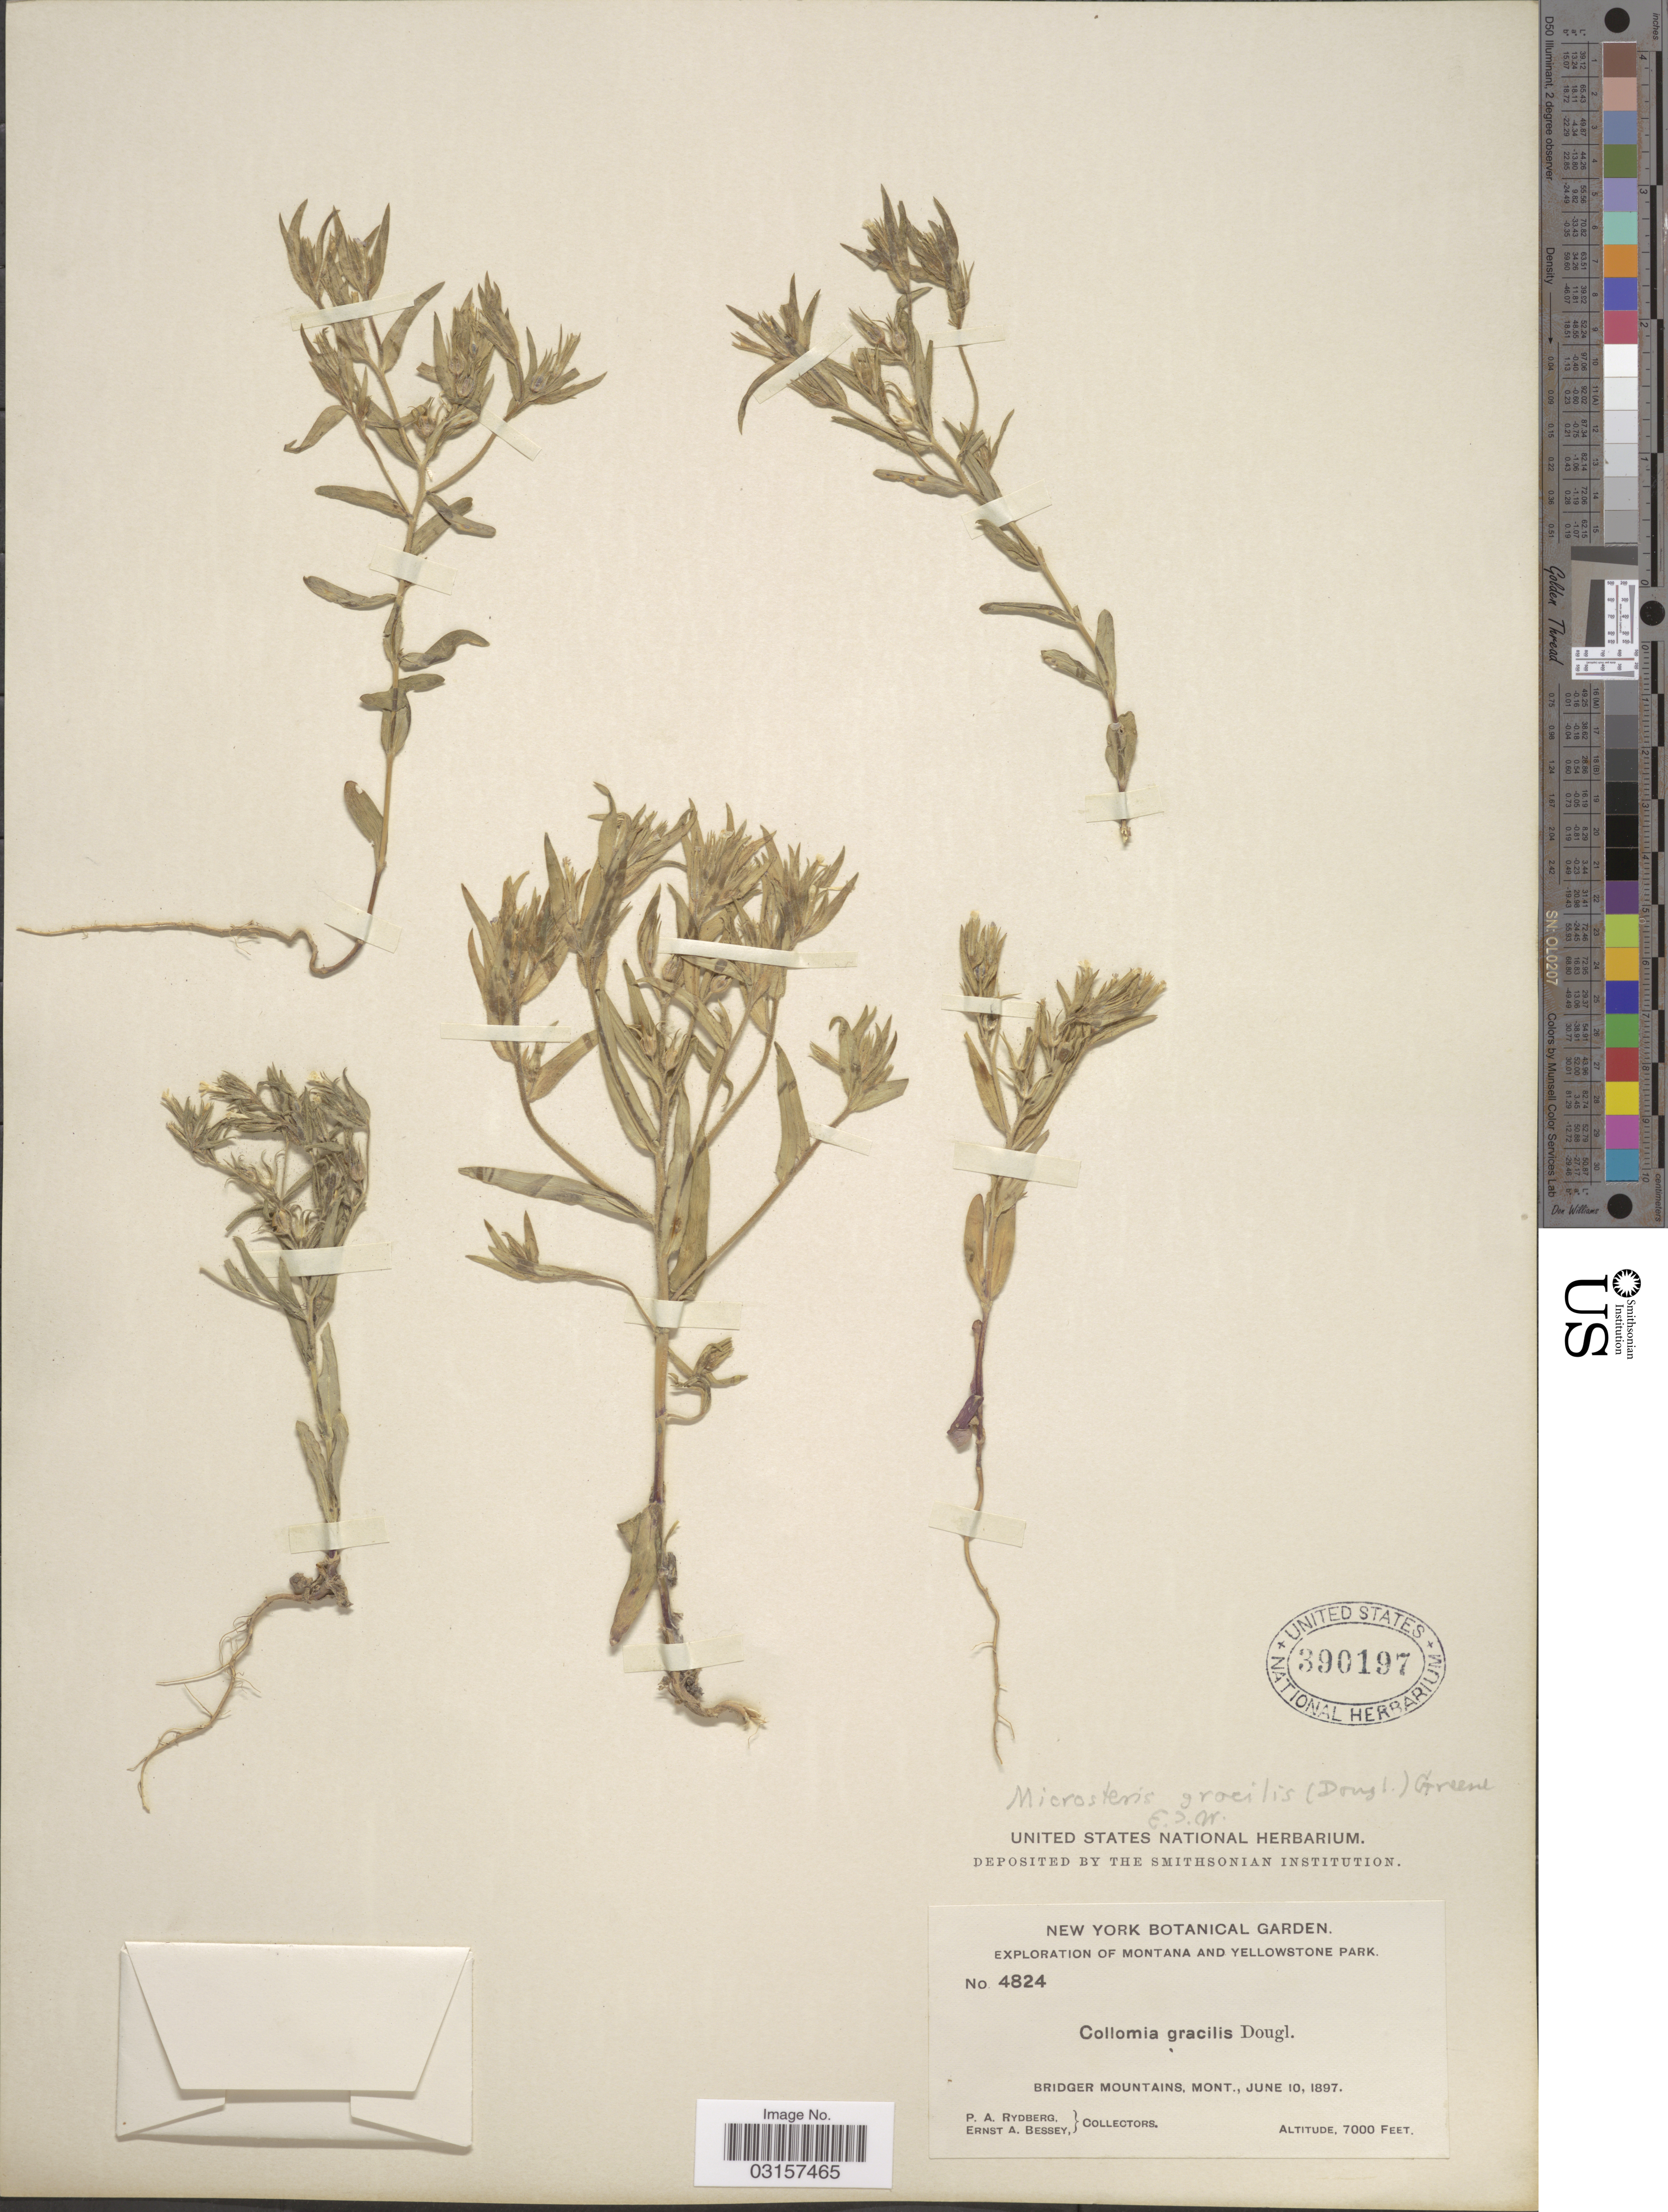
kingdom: Plantae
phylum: Tracheophyta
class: Magnoliopsida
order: Ericales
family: Polemoniaceae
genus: Microsteris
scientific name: Microsteris gracilis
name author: (Hook.) Greene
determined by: (US) Smithsonian Institution - National Museum of Natural History - Department of Botany (UNITED STATES)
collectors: P. A. Rydberg & E. A. Bessey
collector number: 4824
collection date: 1897-06-10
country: United States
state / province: Montana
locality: Montana and Yellowstone Park. Bridger Mountains.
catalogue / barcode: US 390197